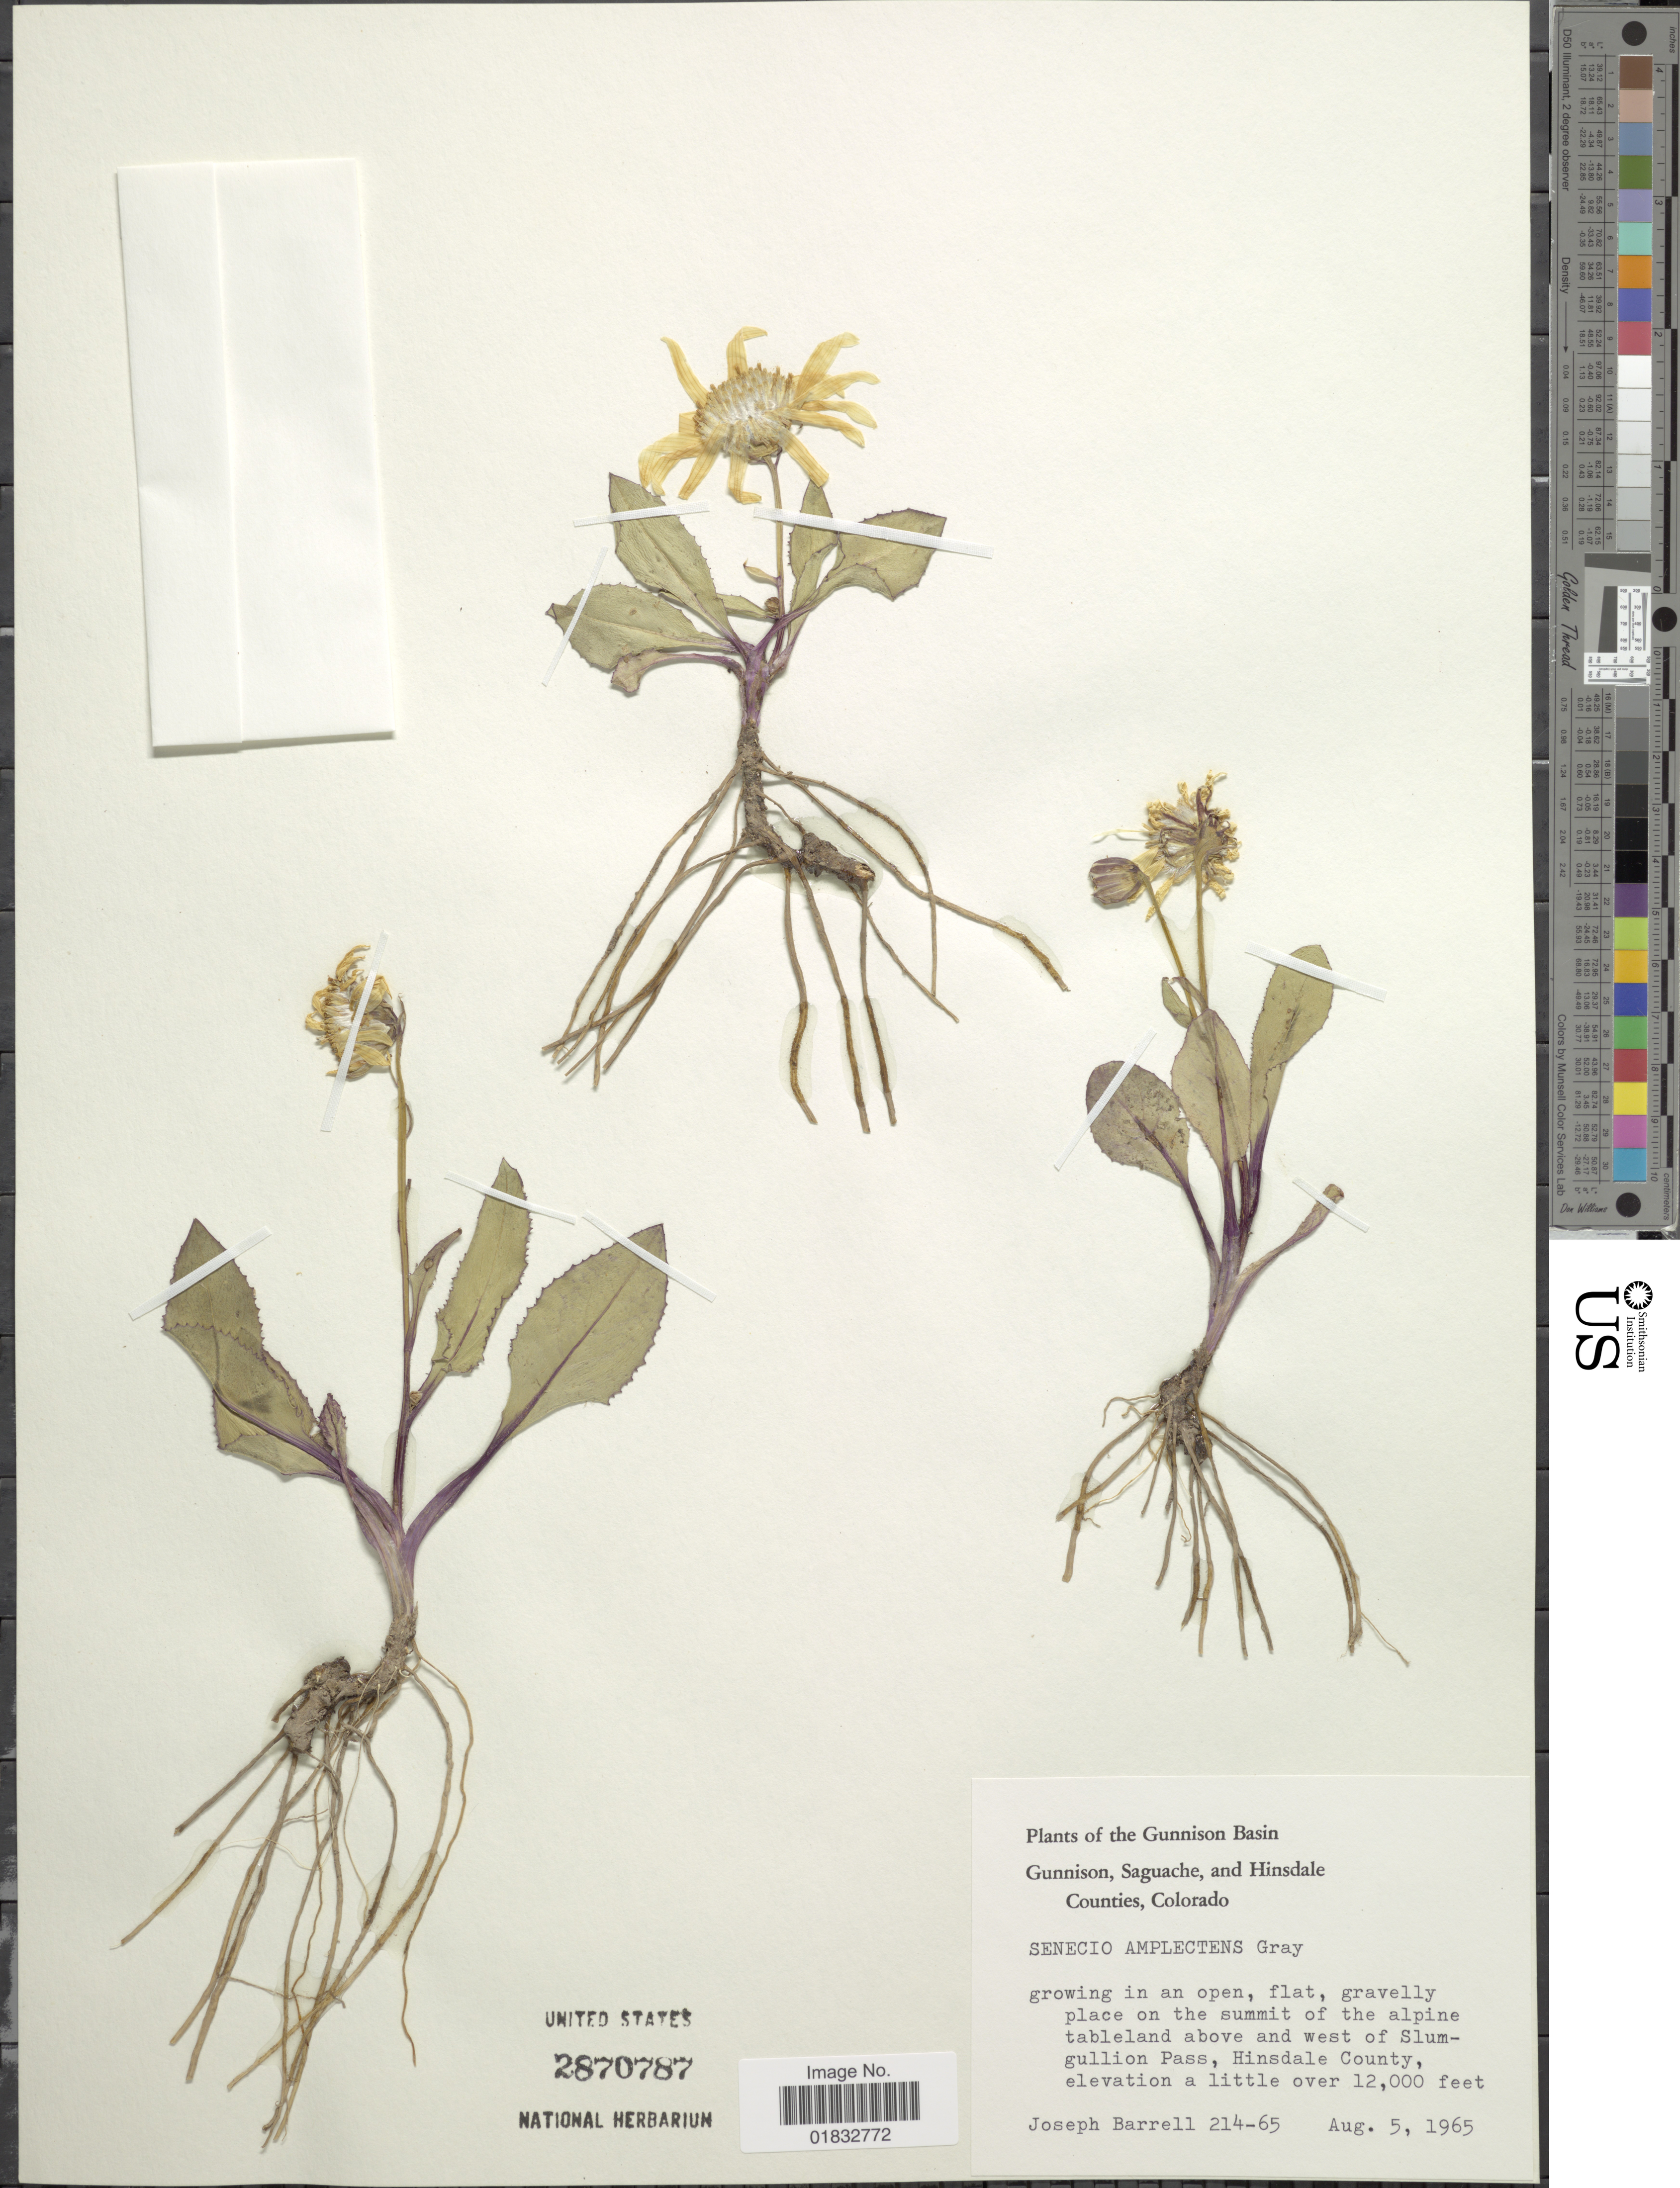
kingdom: Plantae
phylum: Tracheophyta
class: Magnoliopsida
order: Asterales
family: Asteraceae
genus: Senecio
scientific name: Senecio amplectens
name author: A. Gray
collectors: J. Barrell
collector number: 214-65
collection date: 1965-08-05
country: United States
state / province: Colorado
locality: The Gunnison Basin Gunnison, Saguache, and Hinsdale Counties, gravelly place on the summit of the alpine tableland above and west of Slumgullion Pass, Hinsdale County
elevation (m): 3658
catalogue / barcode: US 2870787